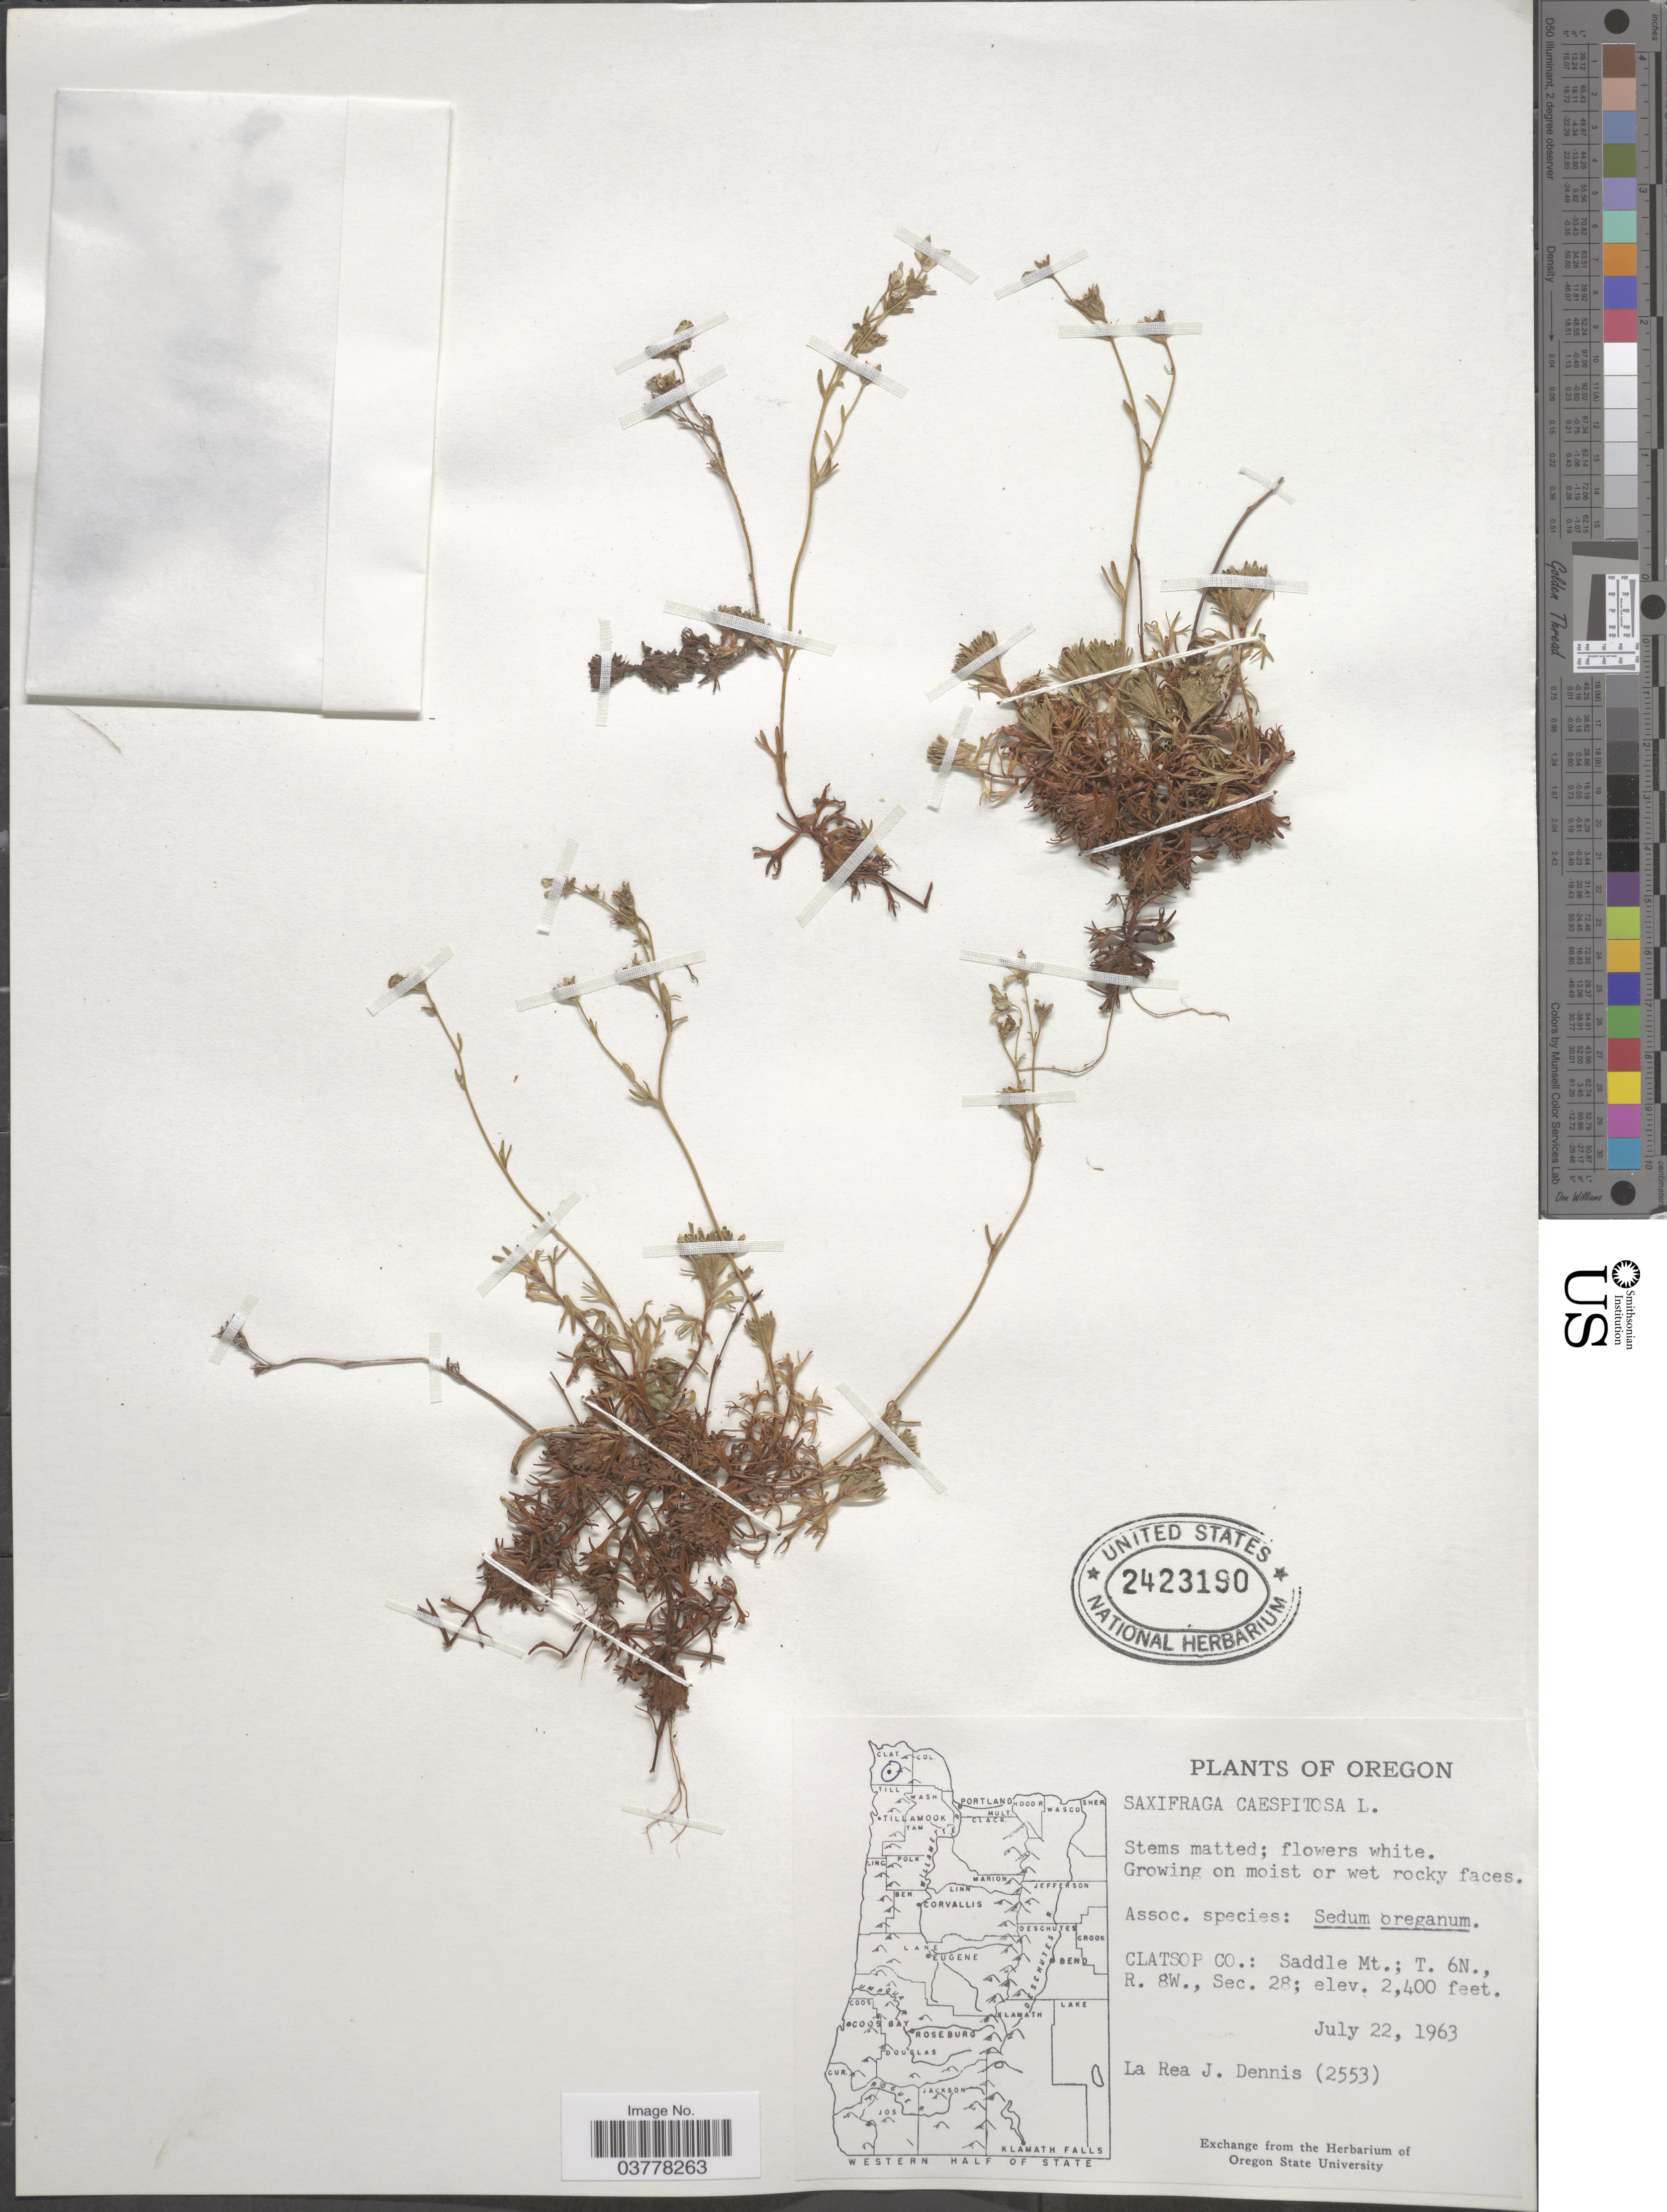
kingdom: Plantae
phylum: Tracheophyta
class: Magnoliopsida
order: Saxifragales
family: Saxifragaceae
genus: Saxifraga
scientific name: Saxifraga caespitosa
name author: L.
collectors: R. Dennis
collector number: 2553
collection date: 1963-07-22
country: United States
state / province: Oregon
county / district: Clatsop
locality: Clatsop Co.: Saddle Mt.: T. 6N., R. 8W., Sec. 28.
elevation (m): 732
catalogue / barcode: US 2423190